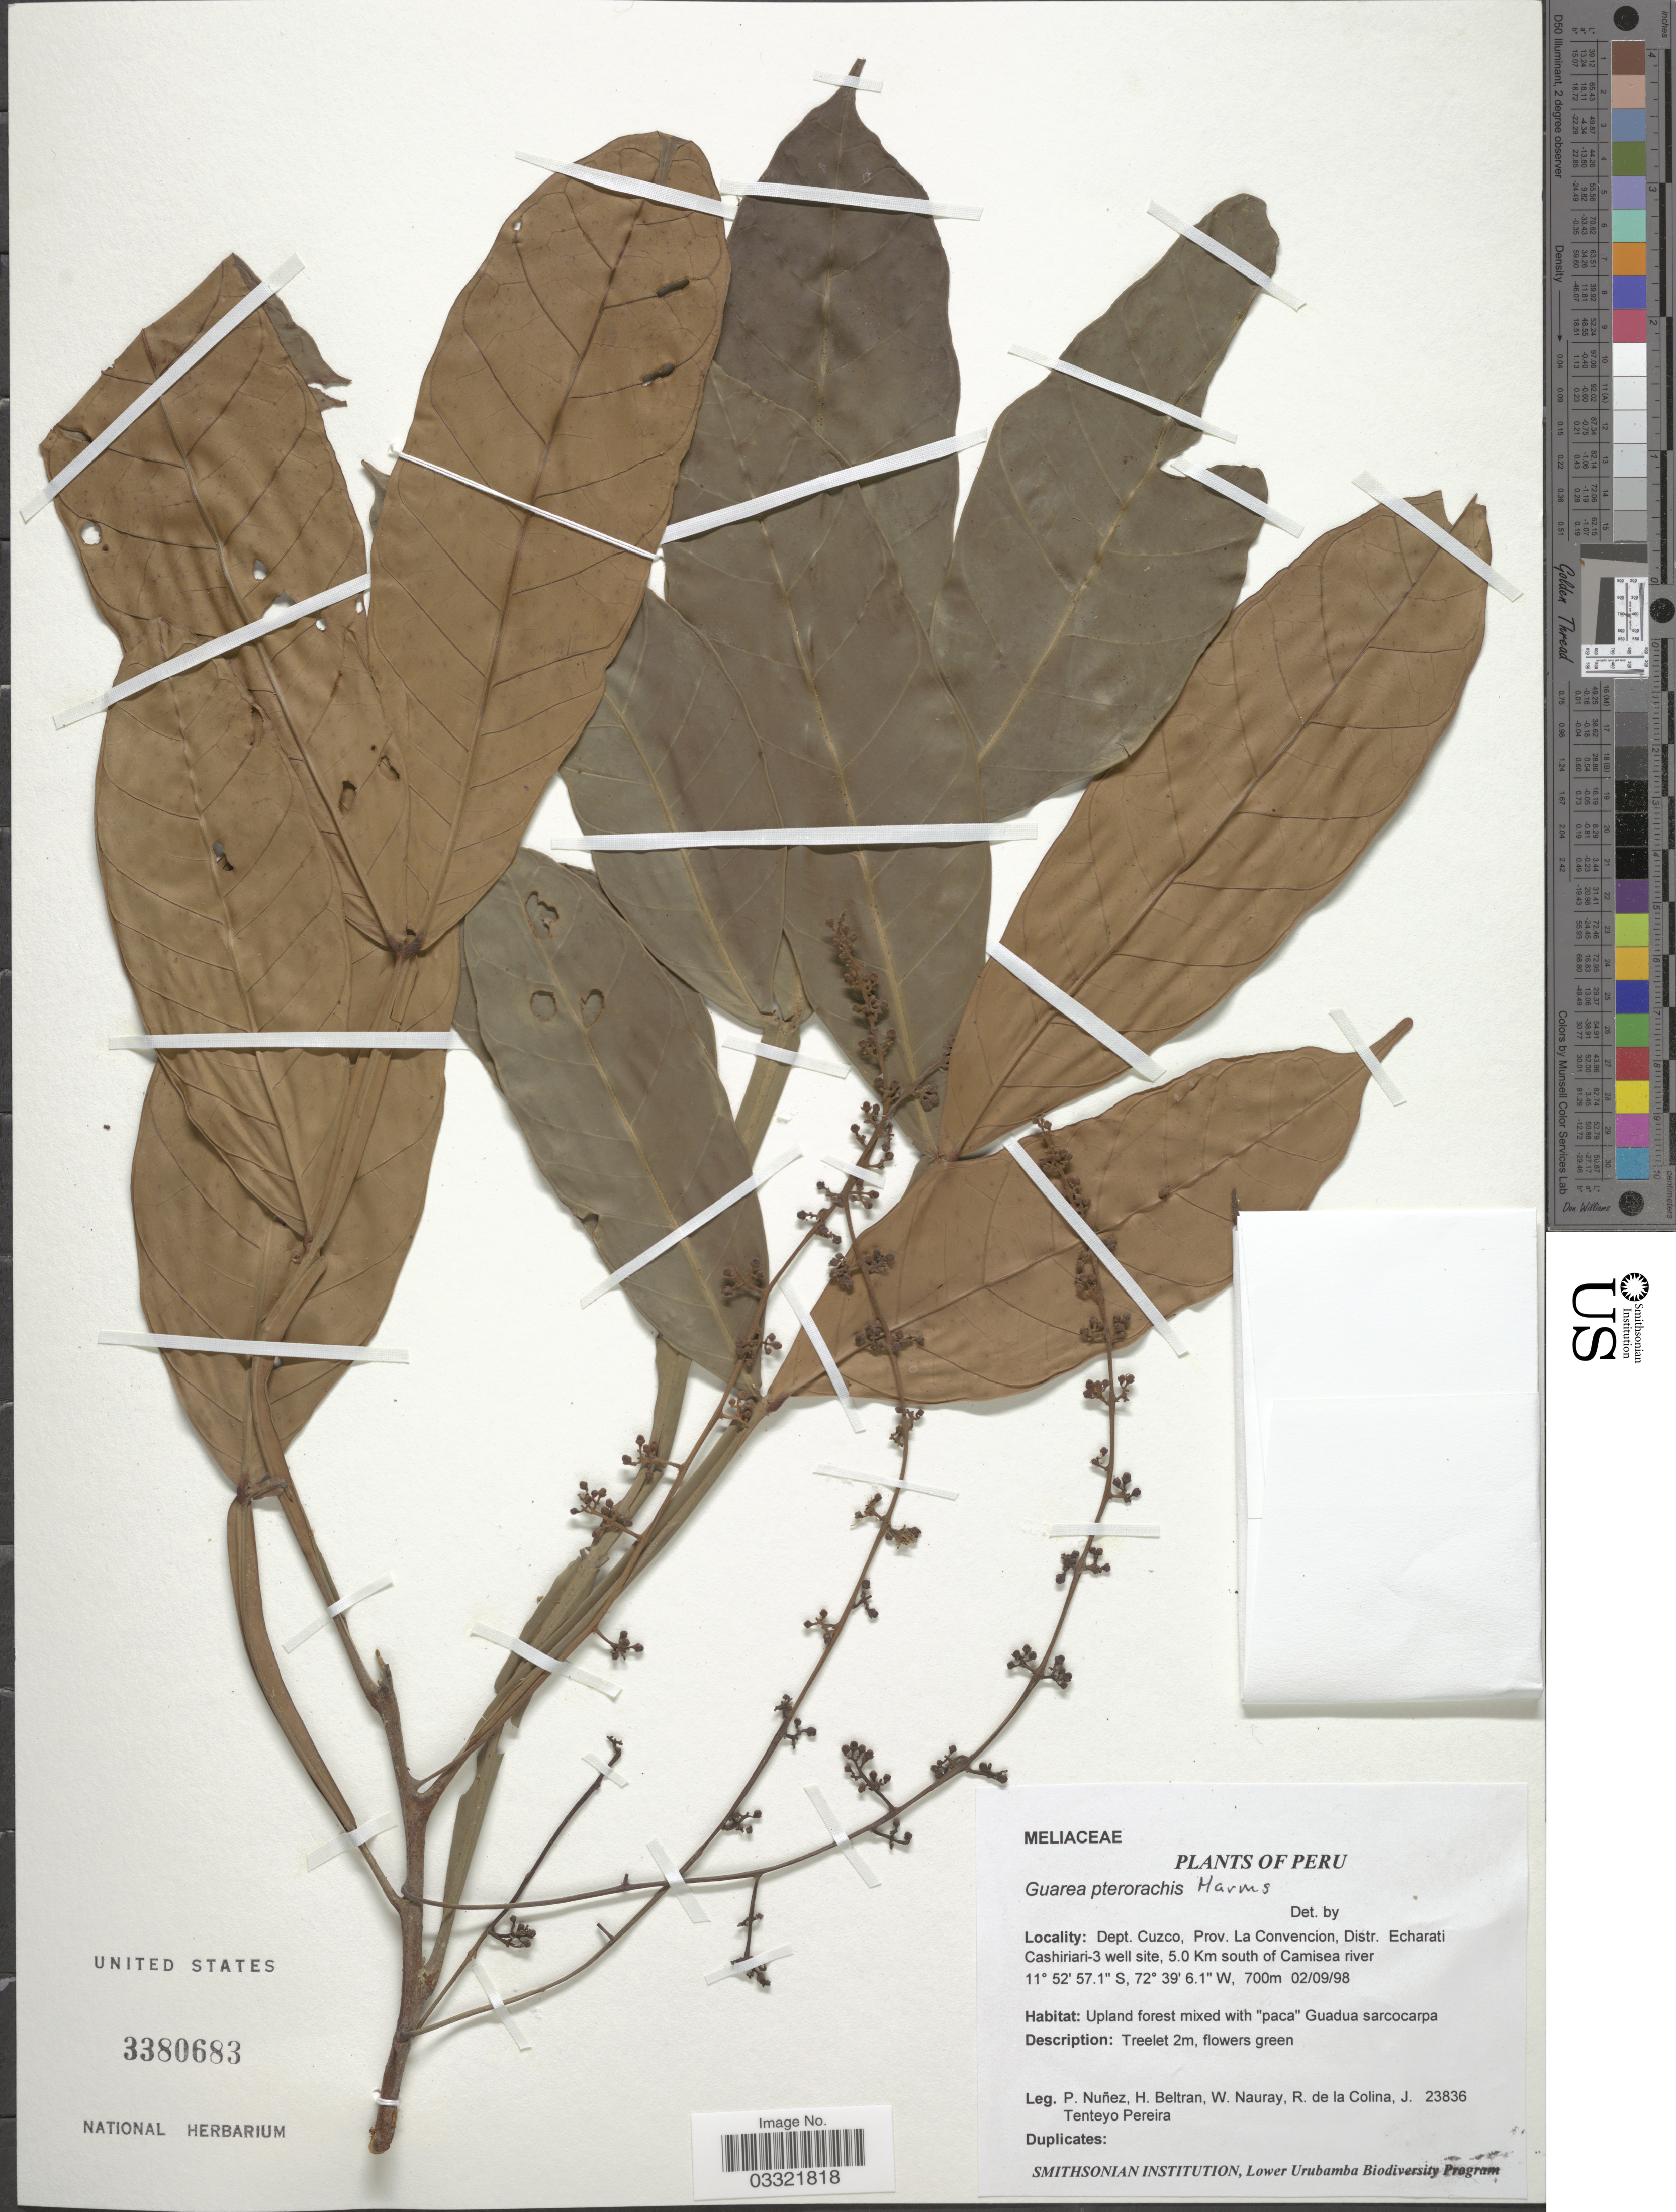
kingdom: Plantae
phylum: Tracheophyta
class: Magnoliopsida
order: Sapindales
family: Meliaceae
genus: Guarea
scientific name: Guarea pterorhachis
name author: Harms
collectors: P. Nuñez V., H. Beltran, W. Nauray, R. Colina & J. T. Pereira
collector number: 23836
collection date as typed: Transcribed d/m/y: 2/9/98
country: Peru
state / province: Cusco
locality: Dept. Cuzco, Prov. La Convencion, Distr. Echarati. Cashiriari-3 well site, 5.0 Km south of Camisea river.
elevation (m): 700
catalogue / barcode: US 3380683